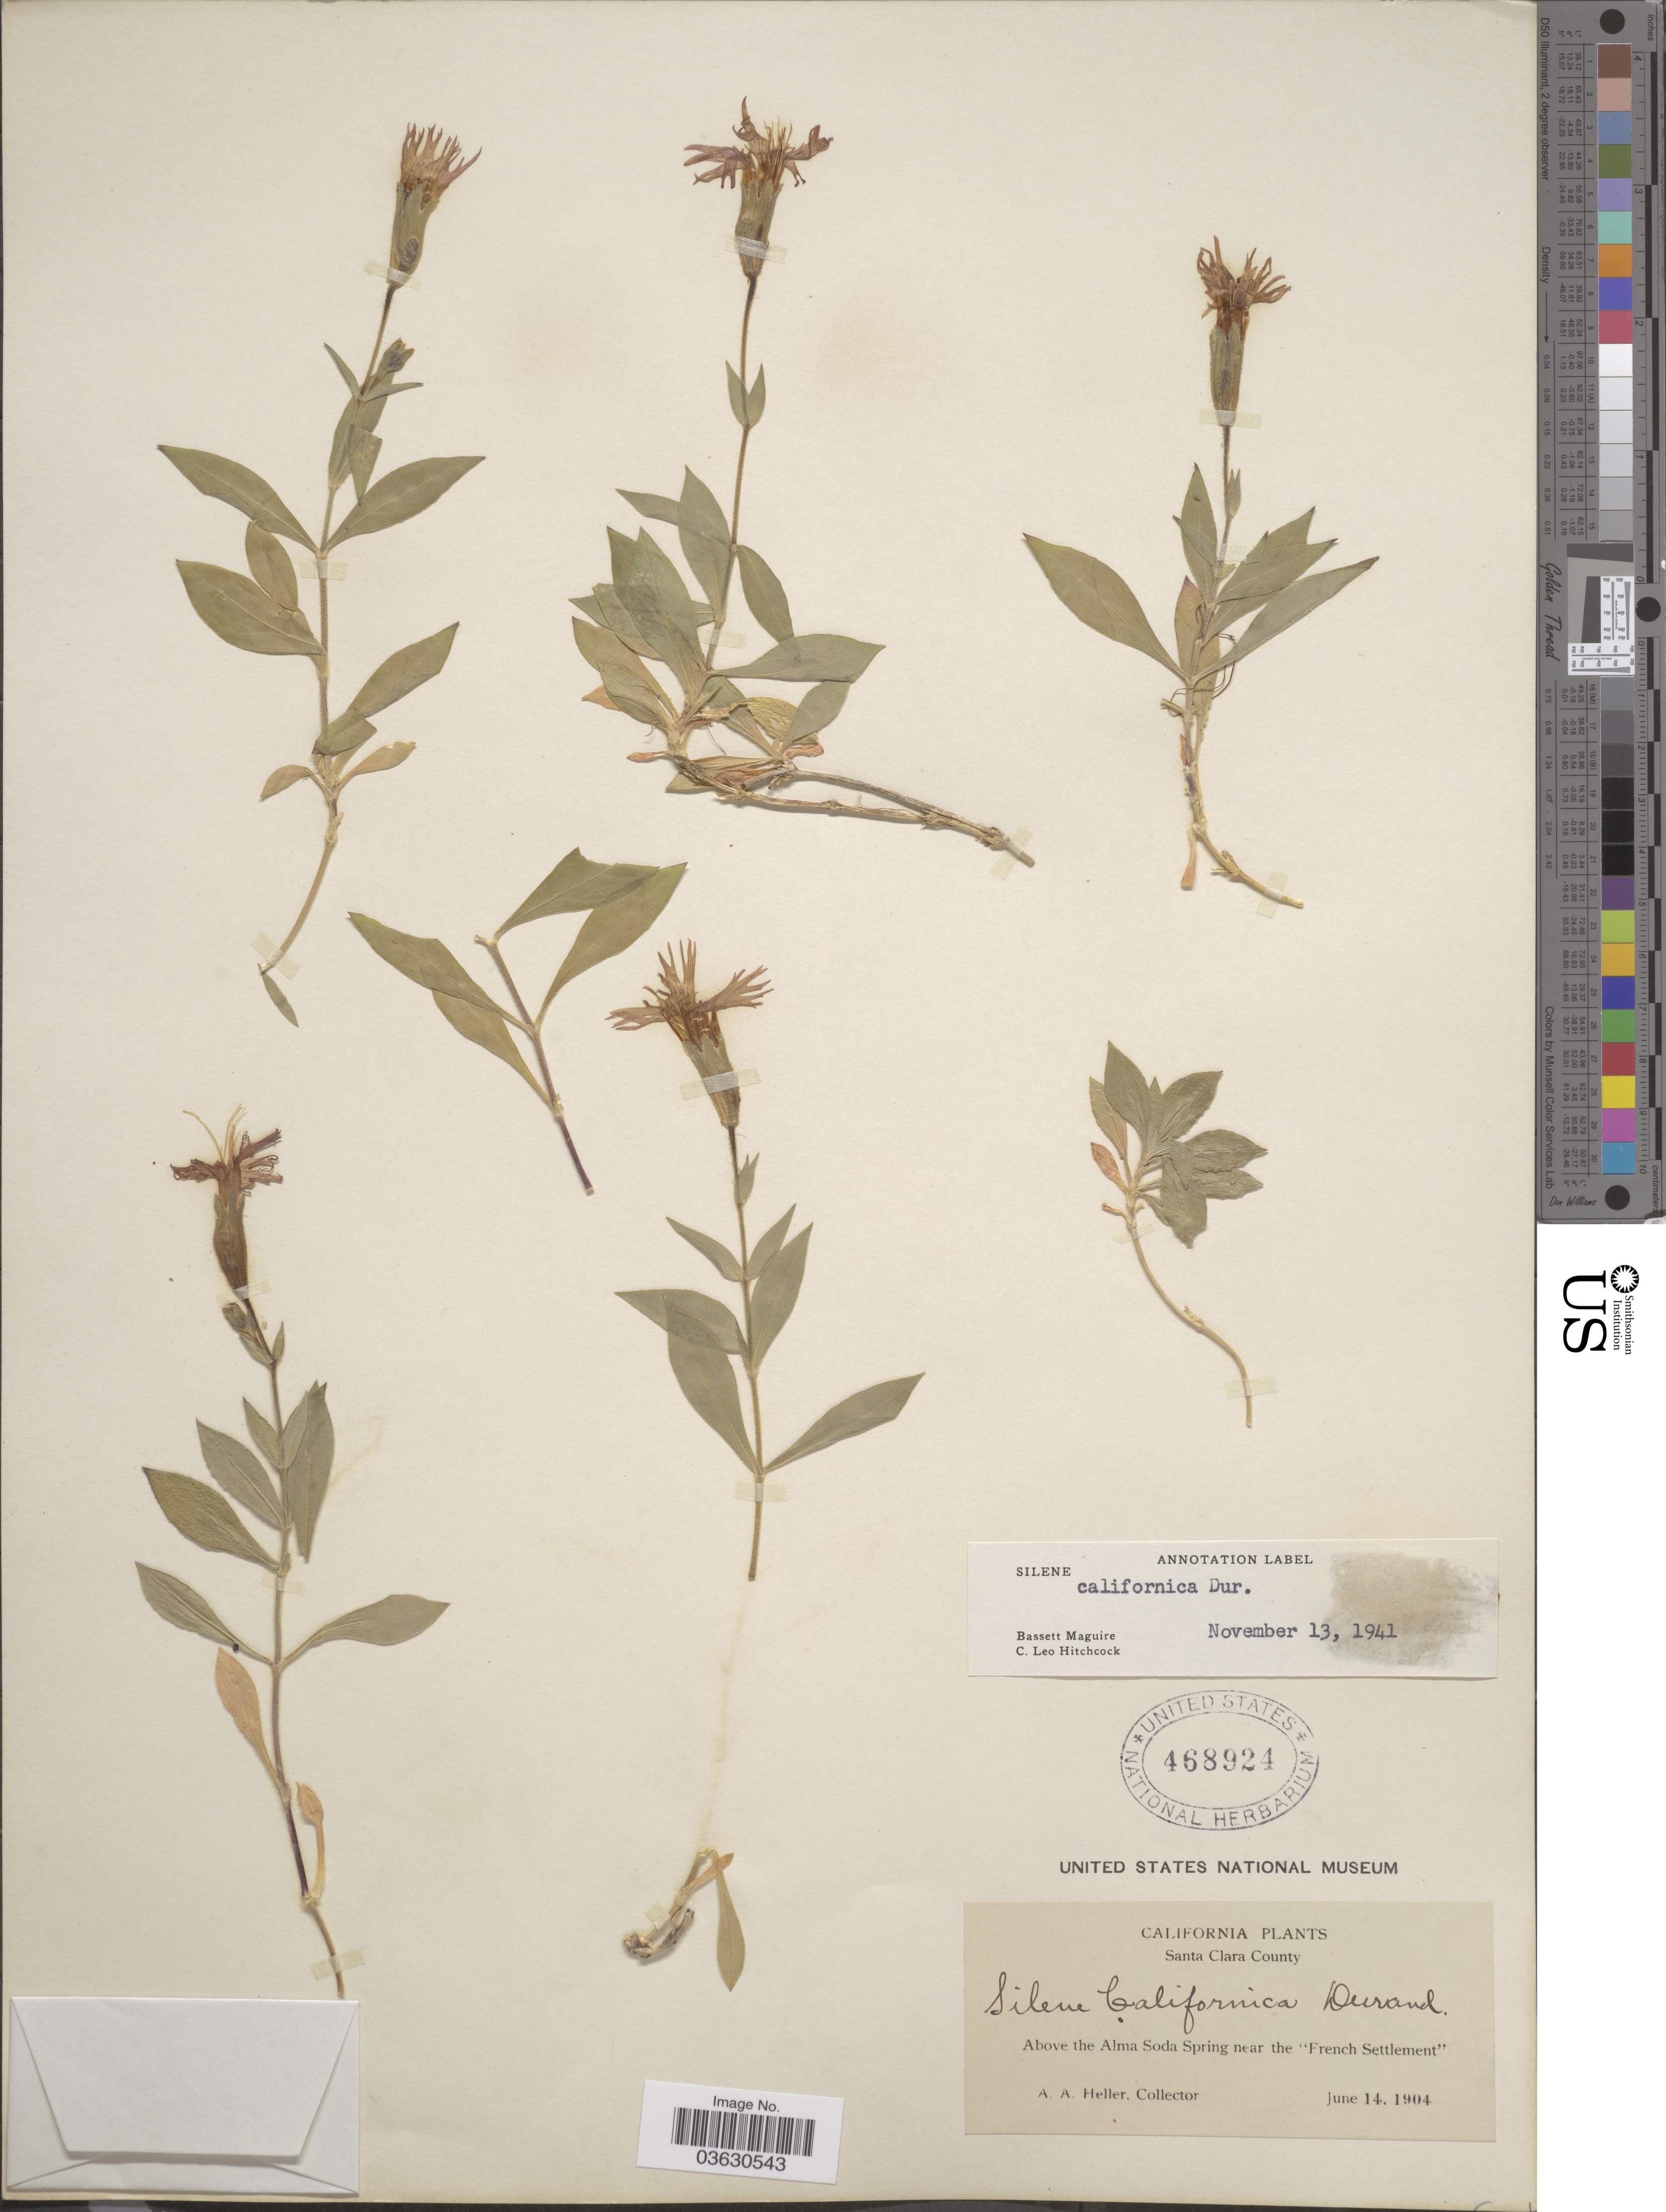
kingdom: Plantae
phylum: Tracheophyta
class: Magnoliopsida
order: Caryophyllales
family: Caryophyllaceae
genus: Silene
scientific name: Silene californica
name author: Durand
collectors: A. A. Heller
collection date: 1904-06-14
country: United States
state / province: California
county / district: Santa Clara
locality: Santa Clara County. Above the Alma Soda Spring near the "French Settlement".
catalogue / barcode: US 468924